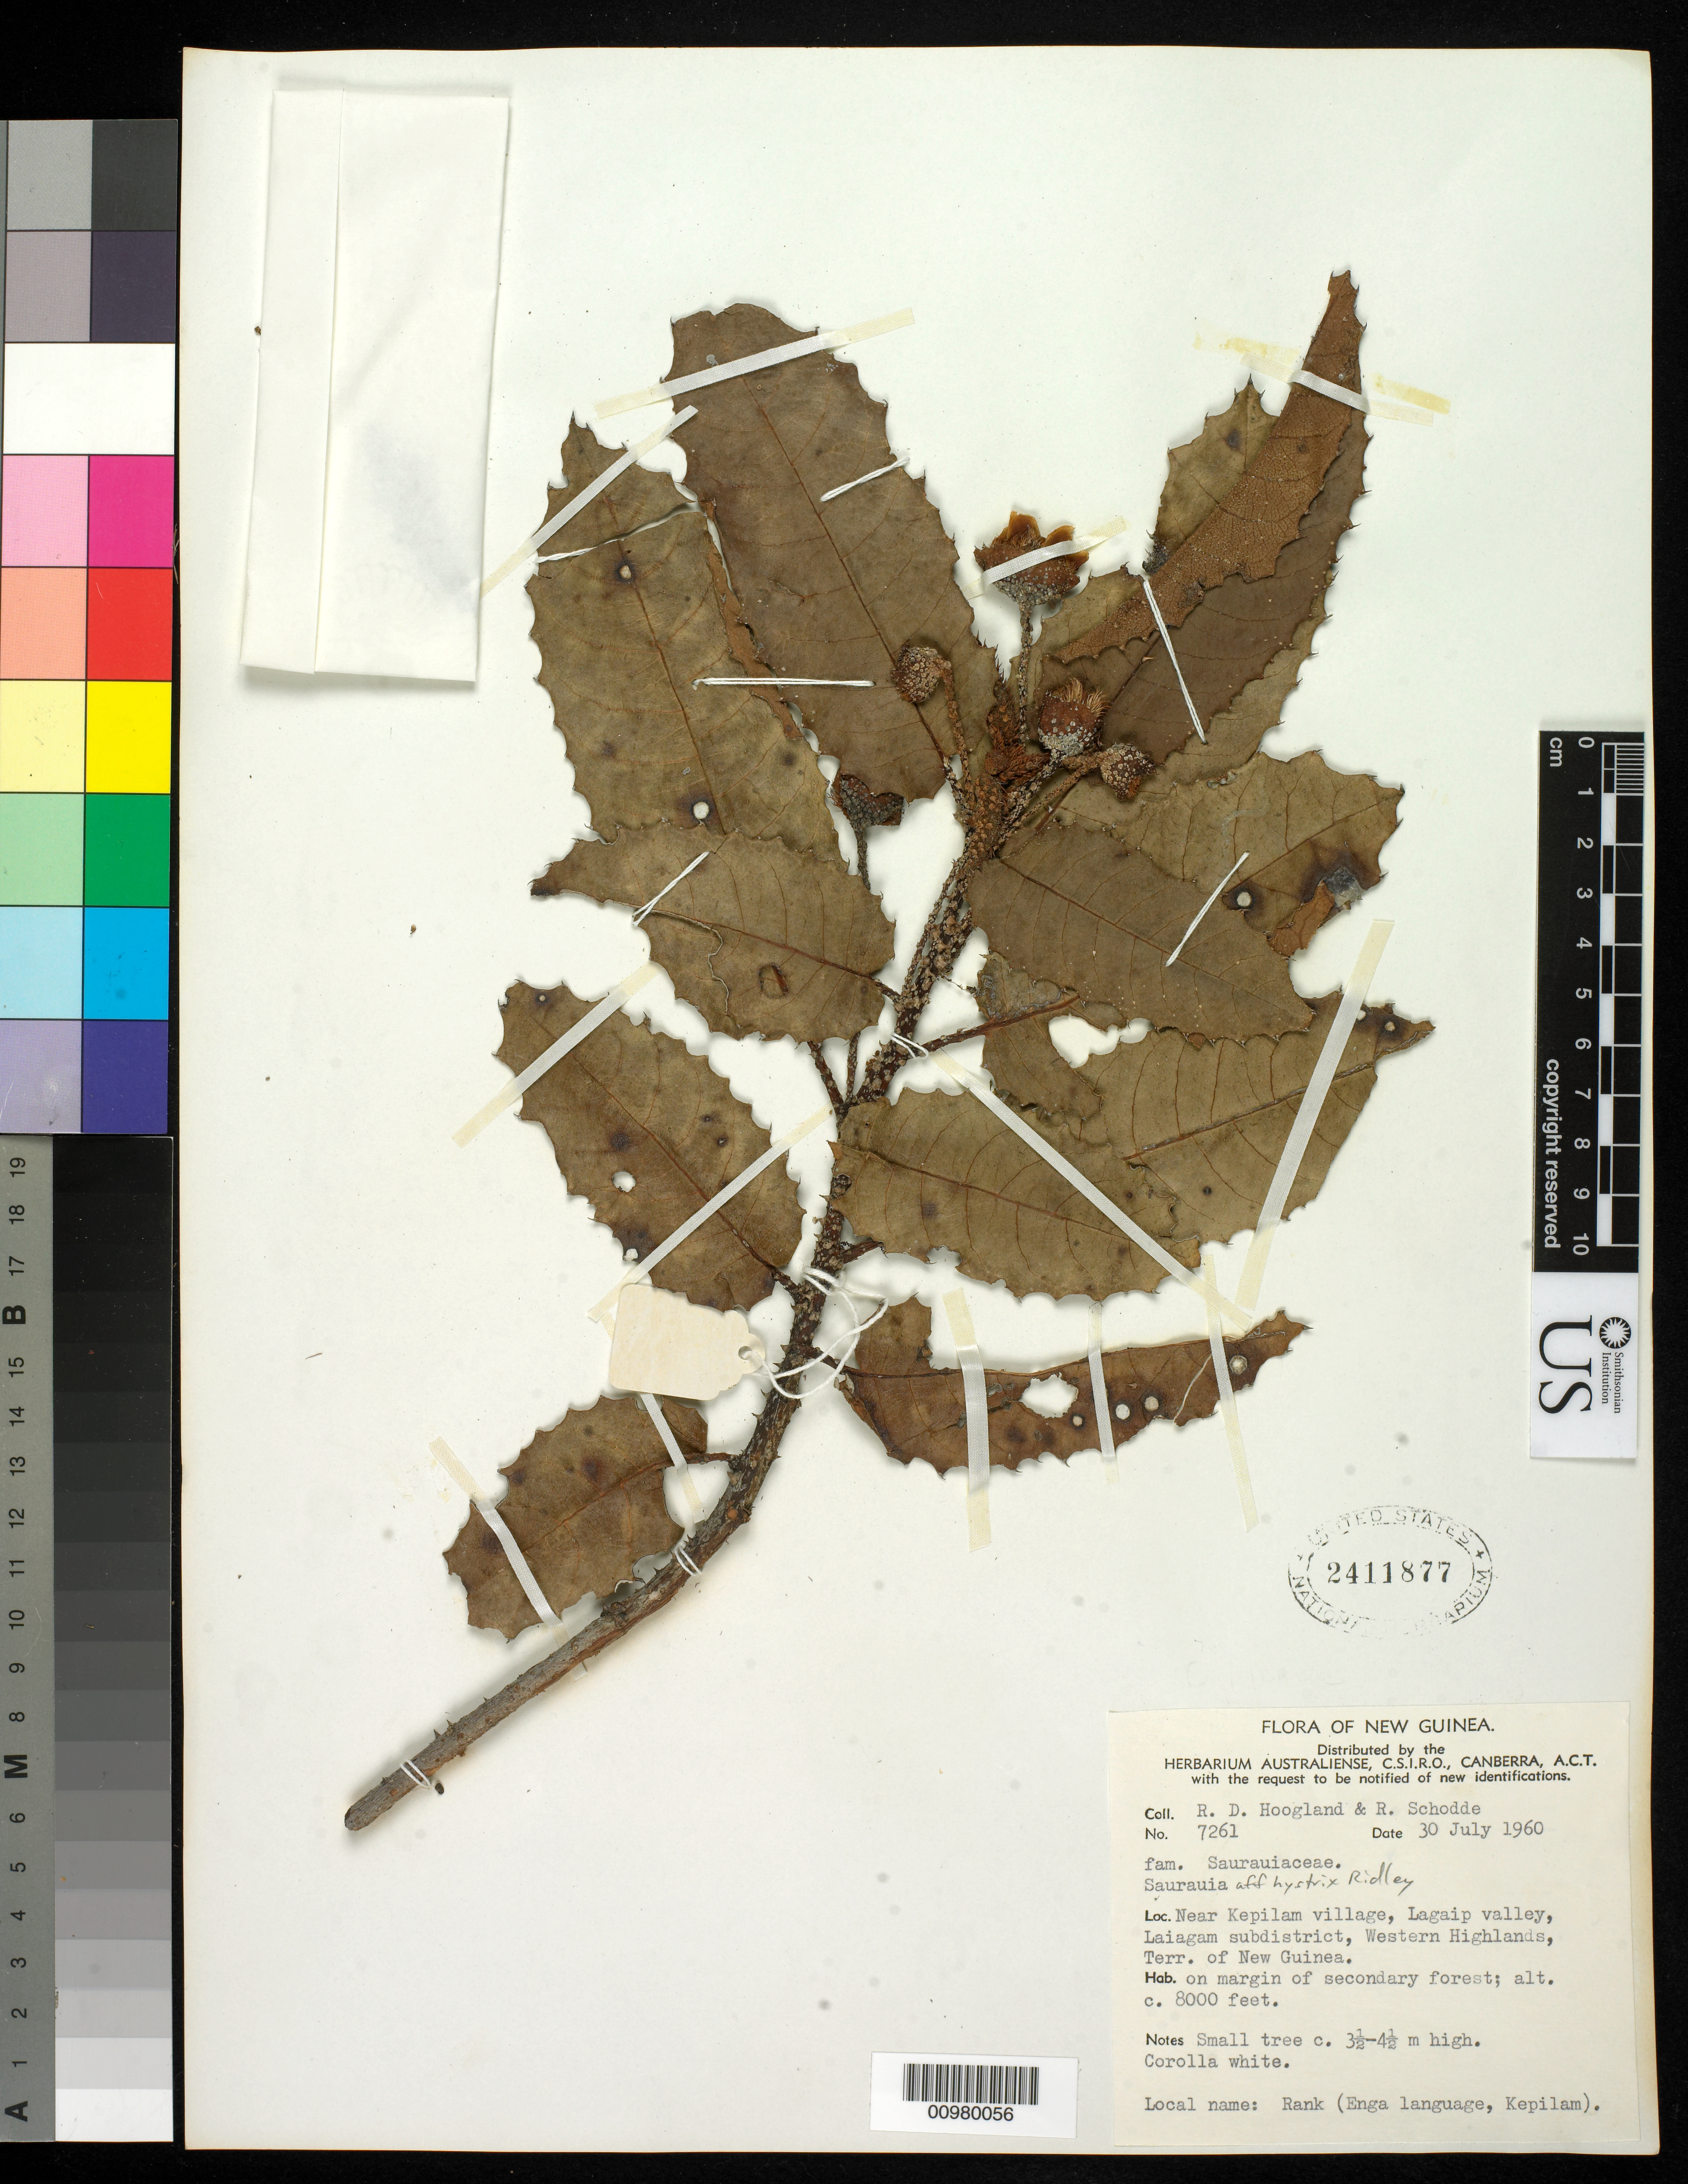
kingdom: Plantae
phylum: Tracheophyta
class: Magnoliopsida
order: Ericales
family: Actinidiaceae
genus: Saurauia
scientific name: Saurauia lystrix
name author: Ridl.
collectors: R. D. Hoogland & R. Schodde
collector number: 7261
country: Papua New Guinea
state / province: Enga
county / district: Laiagam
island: New Guinea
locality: Near Kepilam village, Lagaip valley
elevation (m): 2438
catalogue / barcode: US 2411877